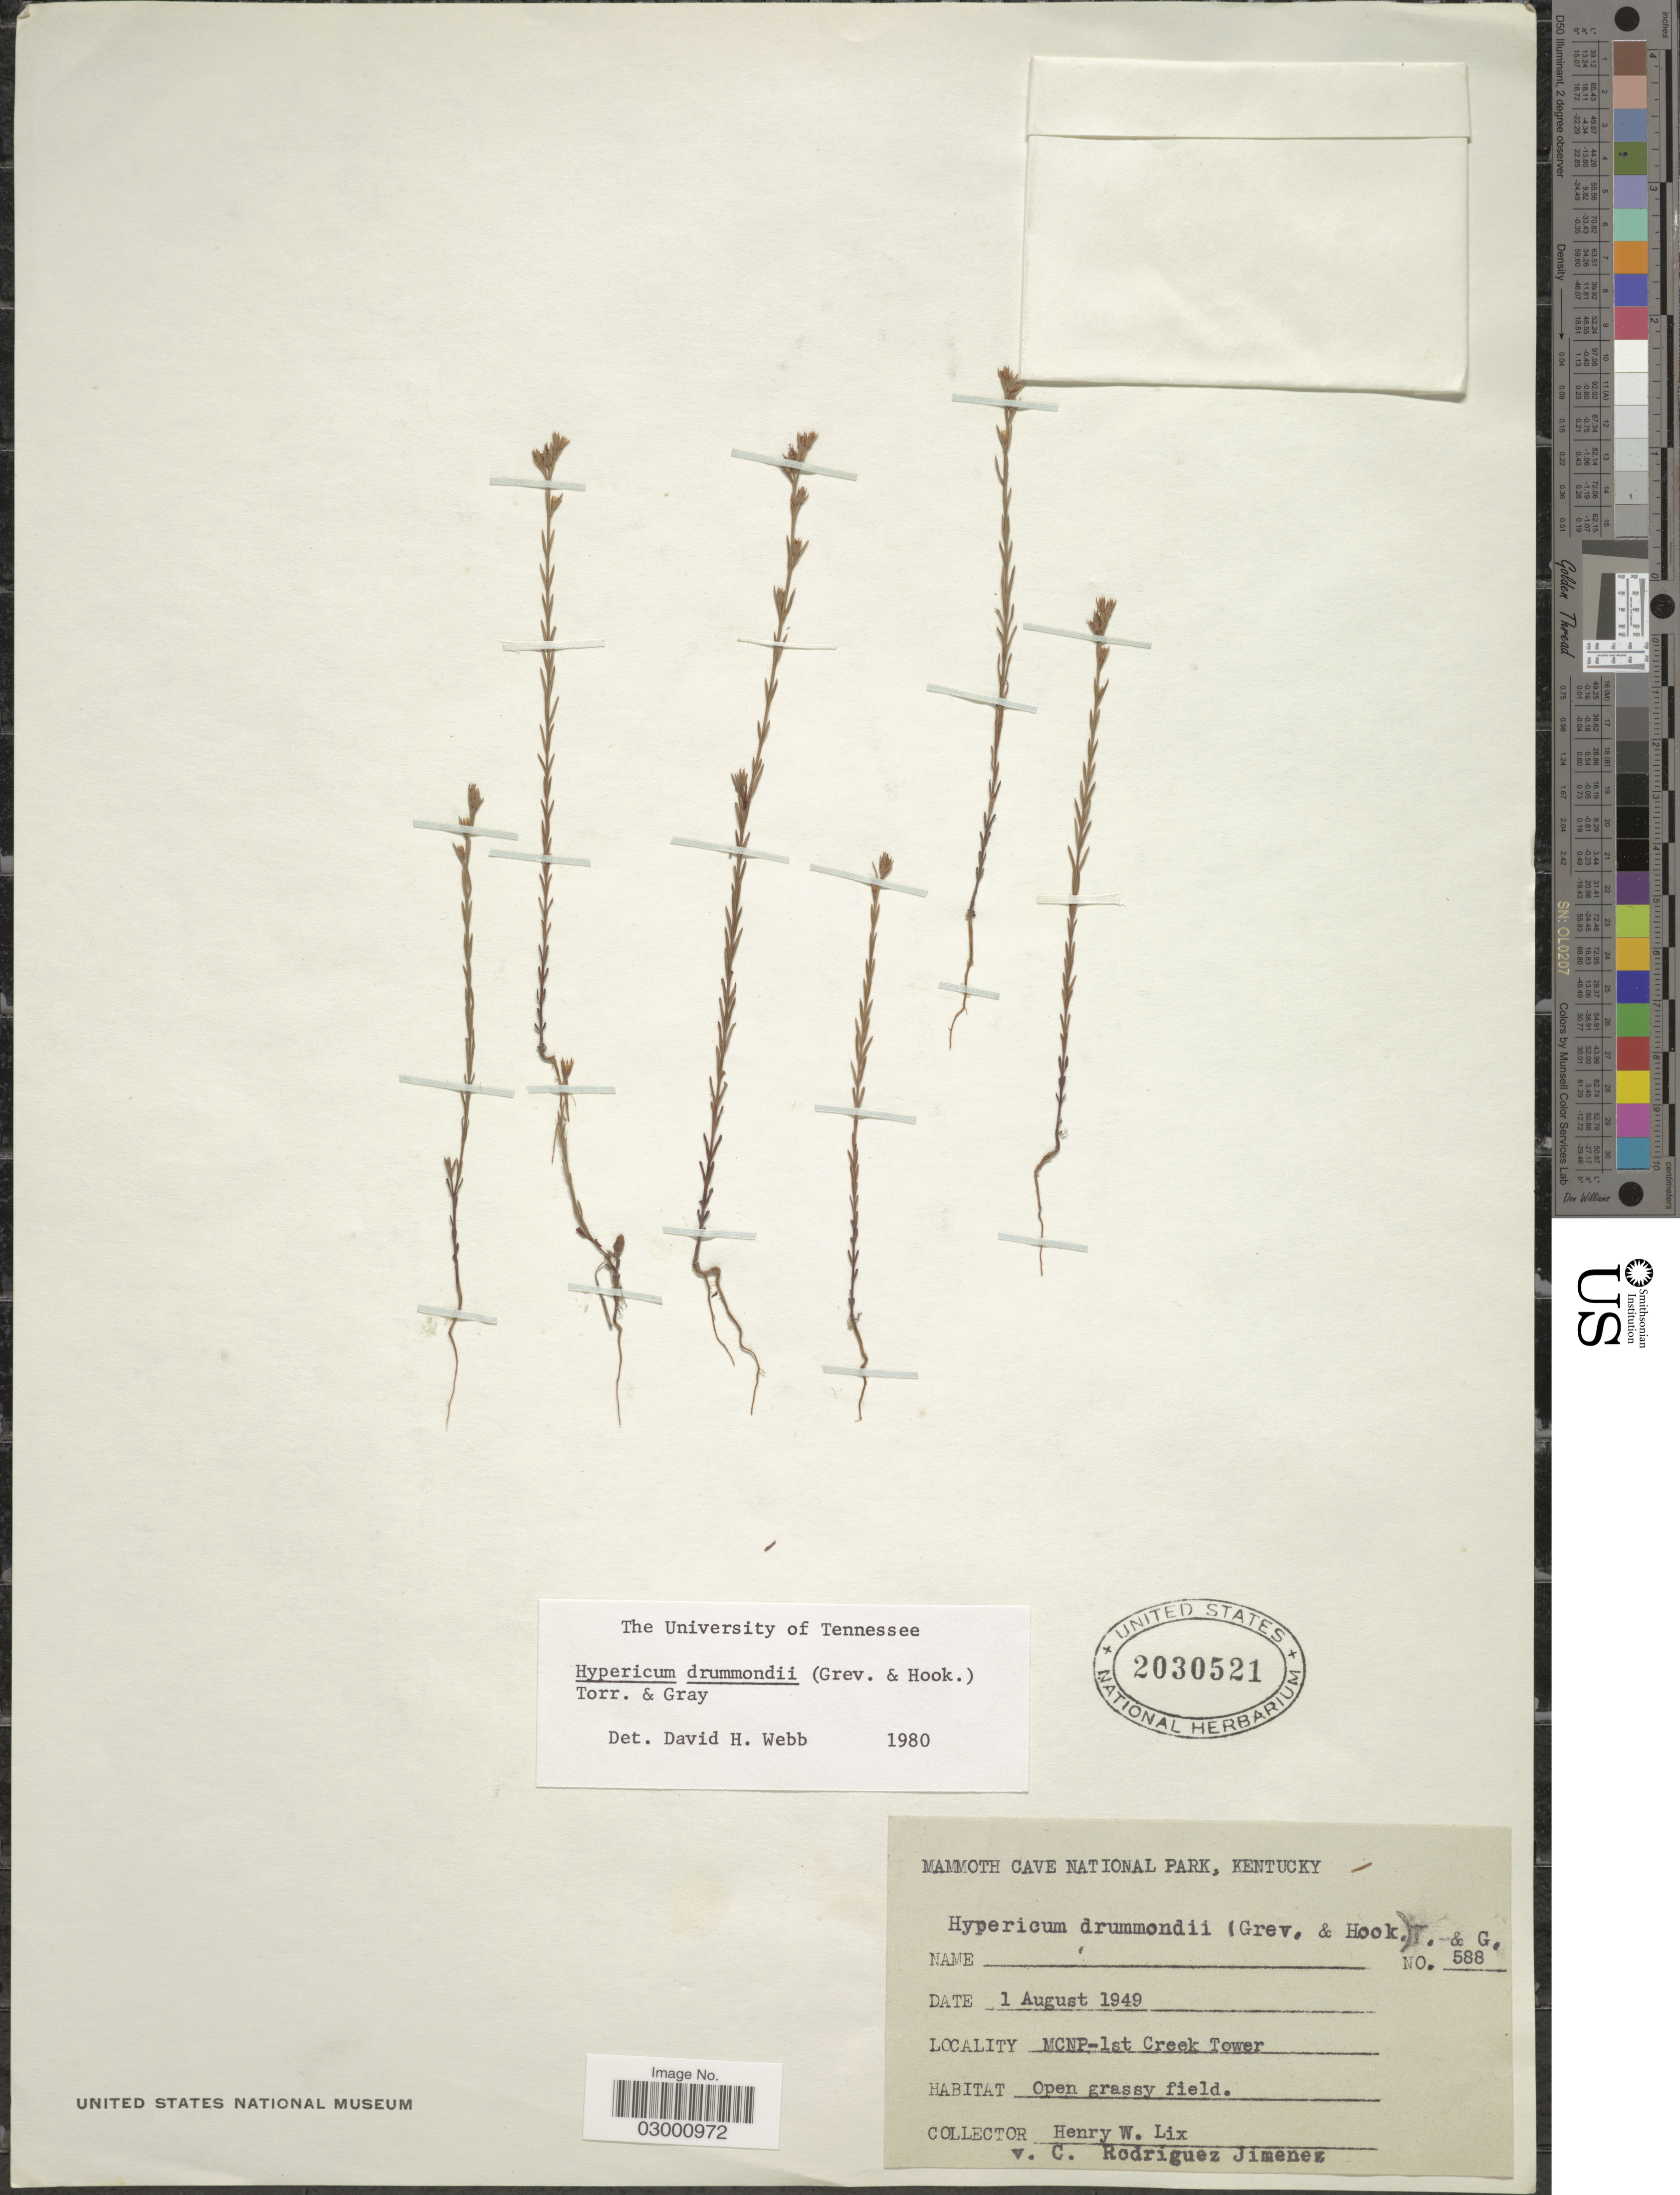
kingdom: Plantae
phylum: Tracheophyta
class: Magnoliopsida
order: Malpighiales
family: Hypericaceae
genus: Hypericum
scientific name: Hypericum drummondii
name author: (Grev. & Hook.) Torr. & A. Gray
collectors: H. W. Lix & v. C. Rodríguez Jiménez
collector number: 588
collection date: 1949-08-01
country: United States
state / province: Kentucky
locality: Mammoth Cave National park. MCNP-1st Creek Tower.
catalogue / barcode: US 2030521